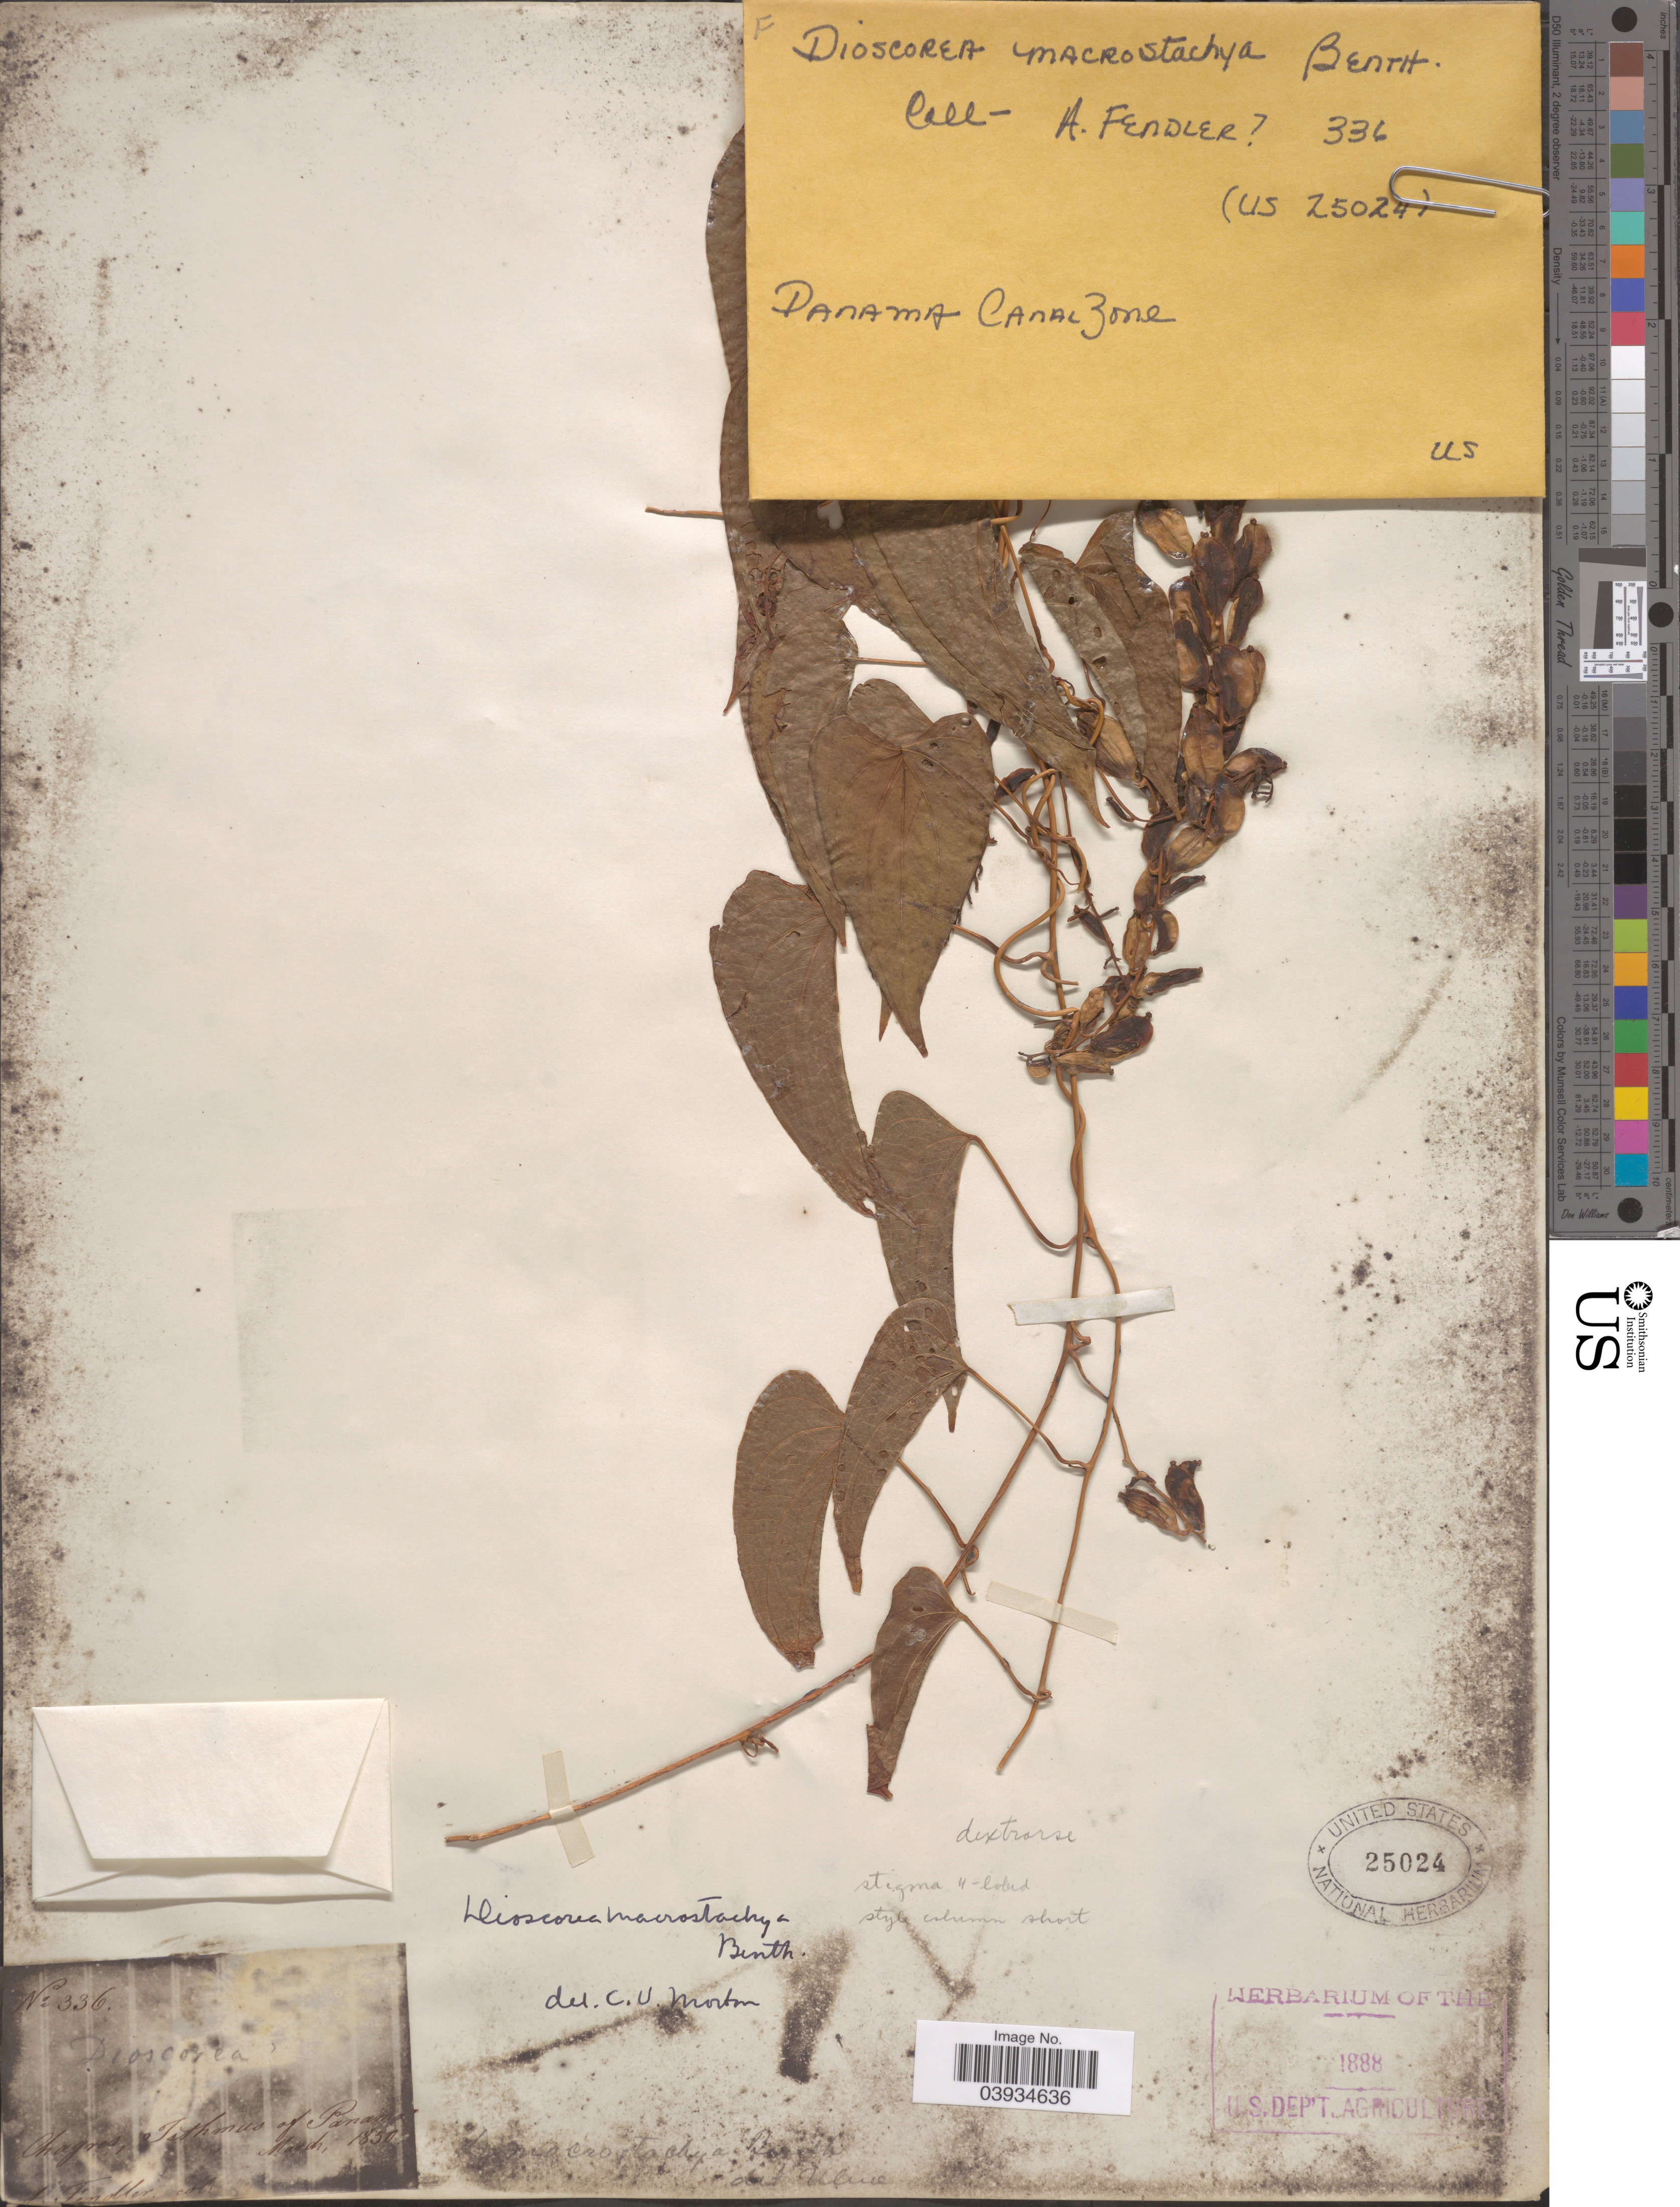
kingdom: Plantae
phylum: Tracheophyta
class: Liliopsida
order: Dioscoreales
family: Dioscoreaceae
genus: Dioscorea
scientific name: Dioscorea mexicana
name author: Scheidw.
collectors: A. Findler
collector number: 336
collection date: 1850-03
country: Panama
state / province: Colón / Panamá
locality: Chagres, Isthmus of Panama. Canal Zone.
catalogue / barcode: US 25024